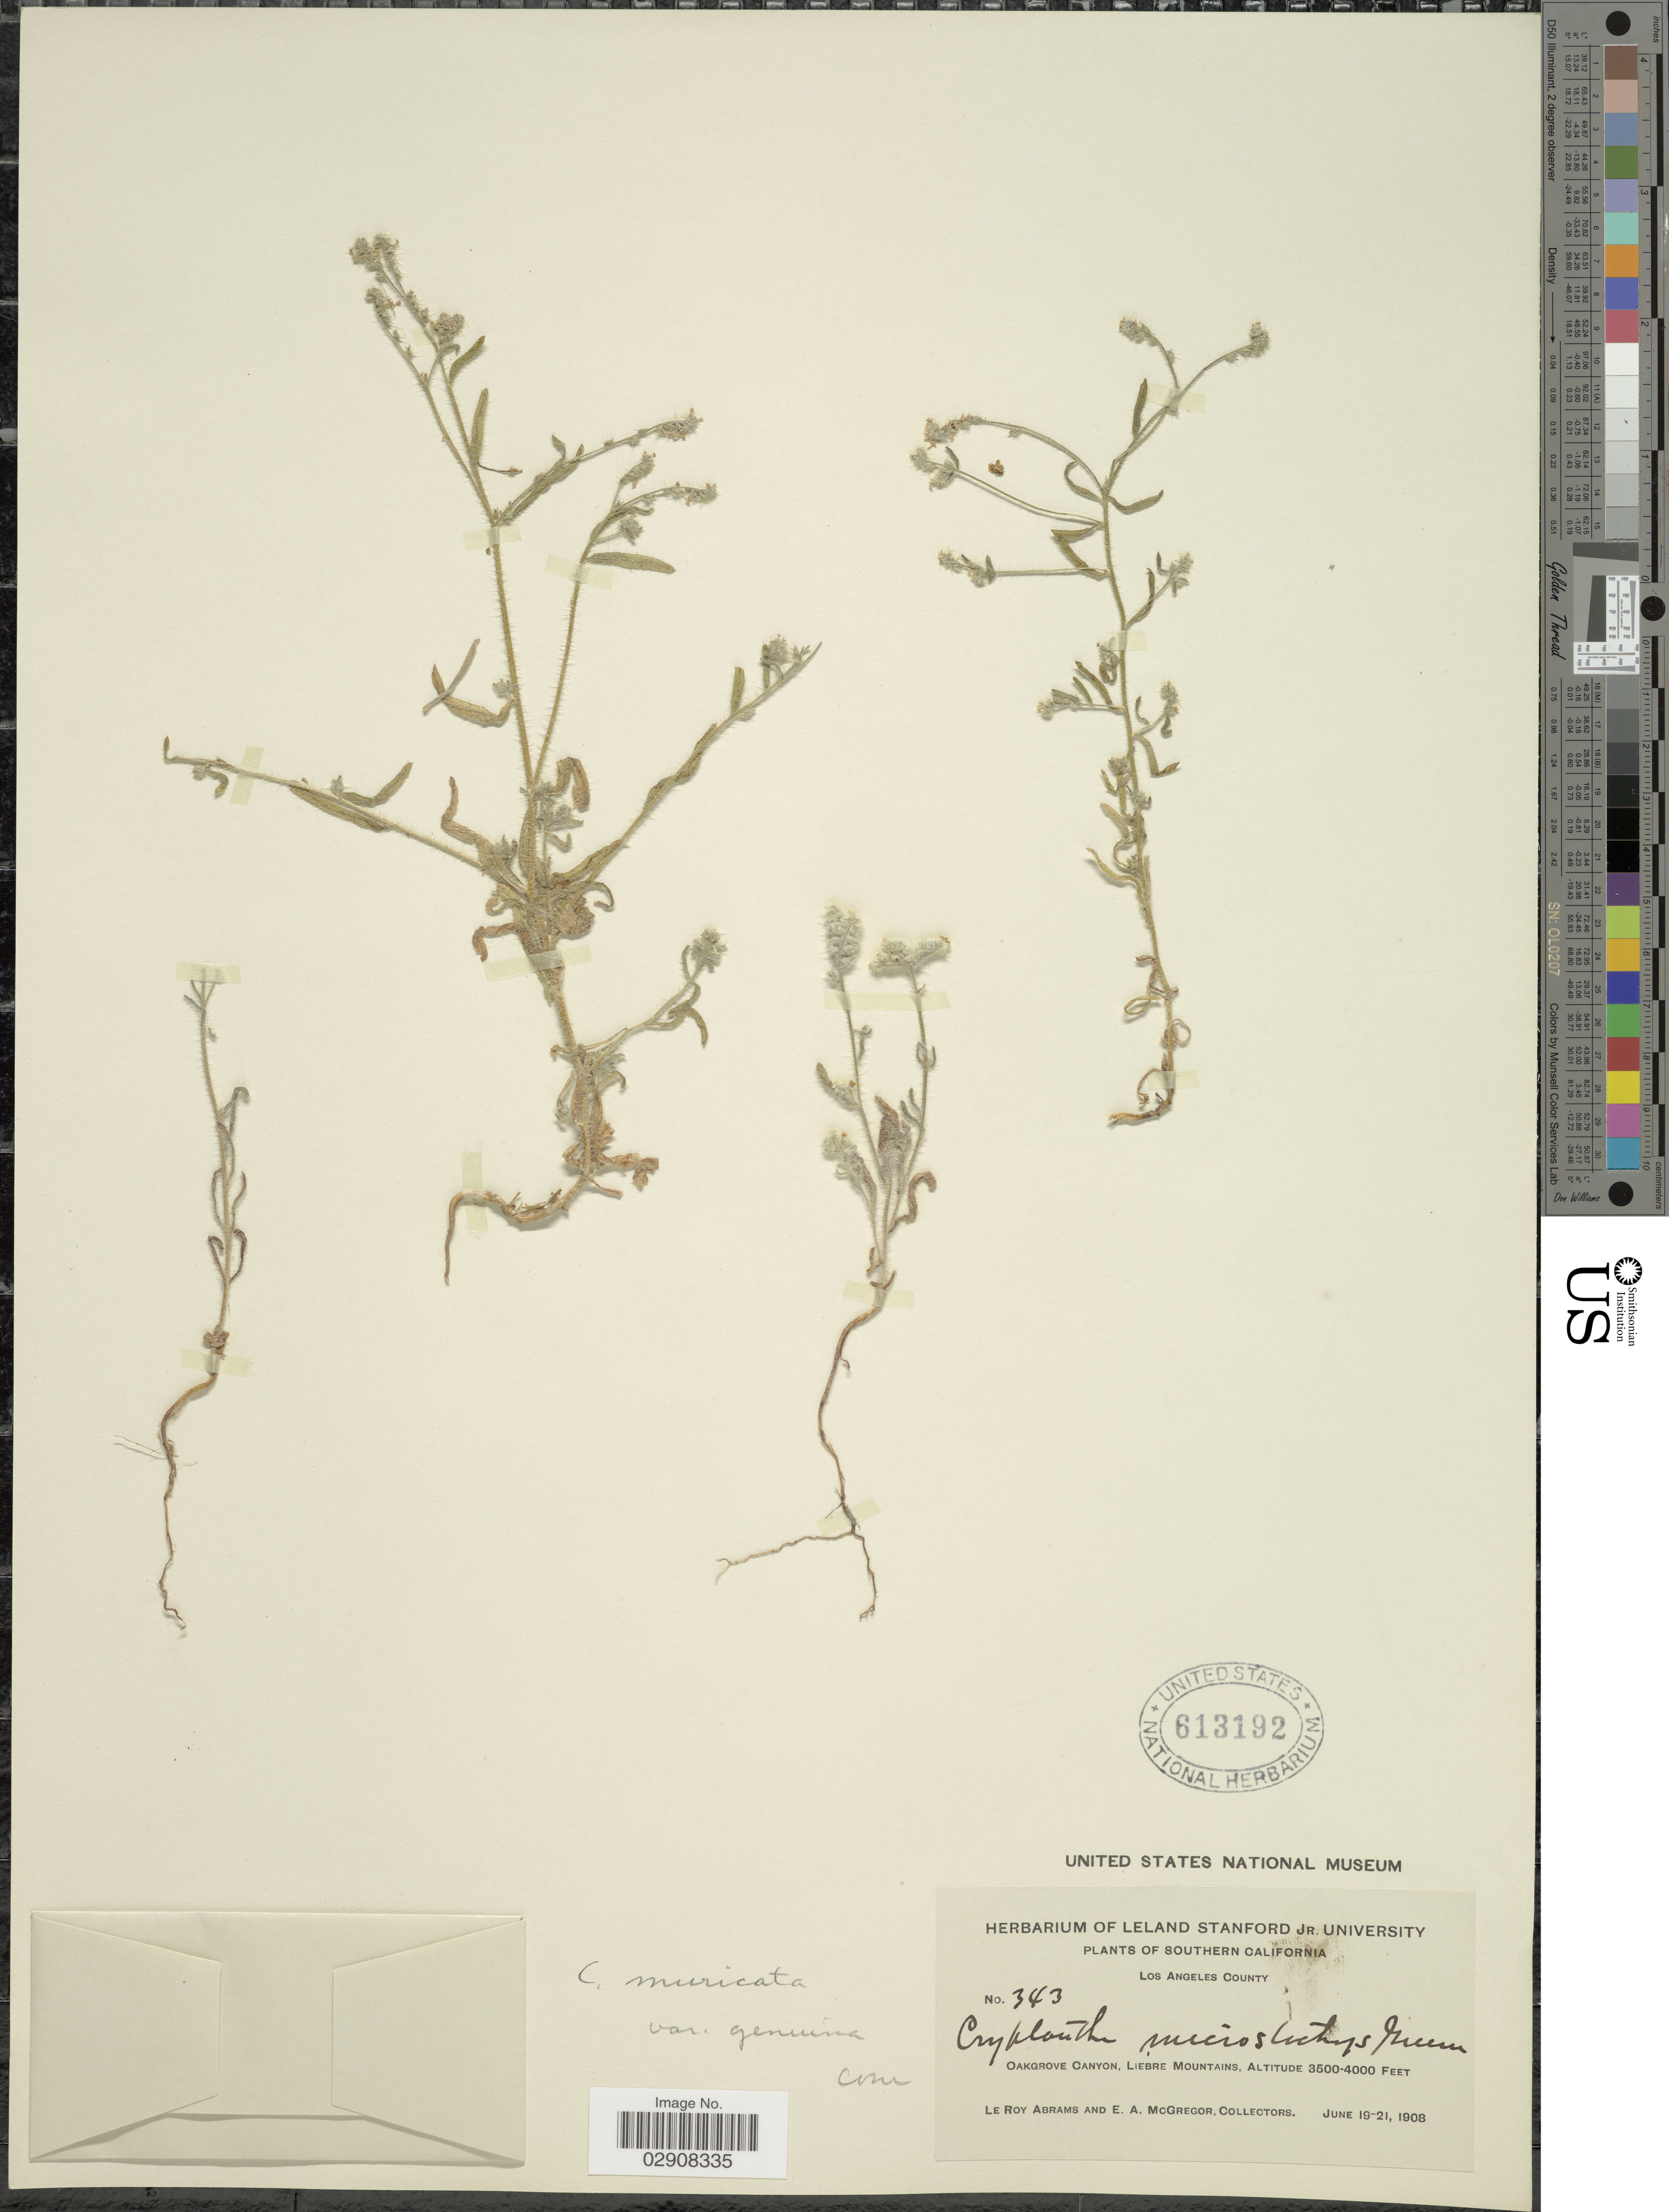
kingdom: Plantae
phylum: Tracheophyta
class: Magnoliopsida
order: Boraginales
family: Boraginaceae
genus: Cryptantha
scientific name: Cryptantha muricata var. genuina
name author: I.M. Johnst.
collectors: L. Abrams & E. A. McGregor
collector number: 343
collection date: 1908-06-19/1908-06-21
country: United States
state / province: California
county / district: Los Angeles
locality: Southern California. Los Angeles County. Oakgrove Canyon, Liebre Mountains.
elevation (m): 1067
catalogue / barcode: US 613192